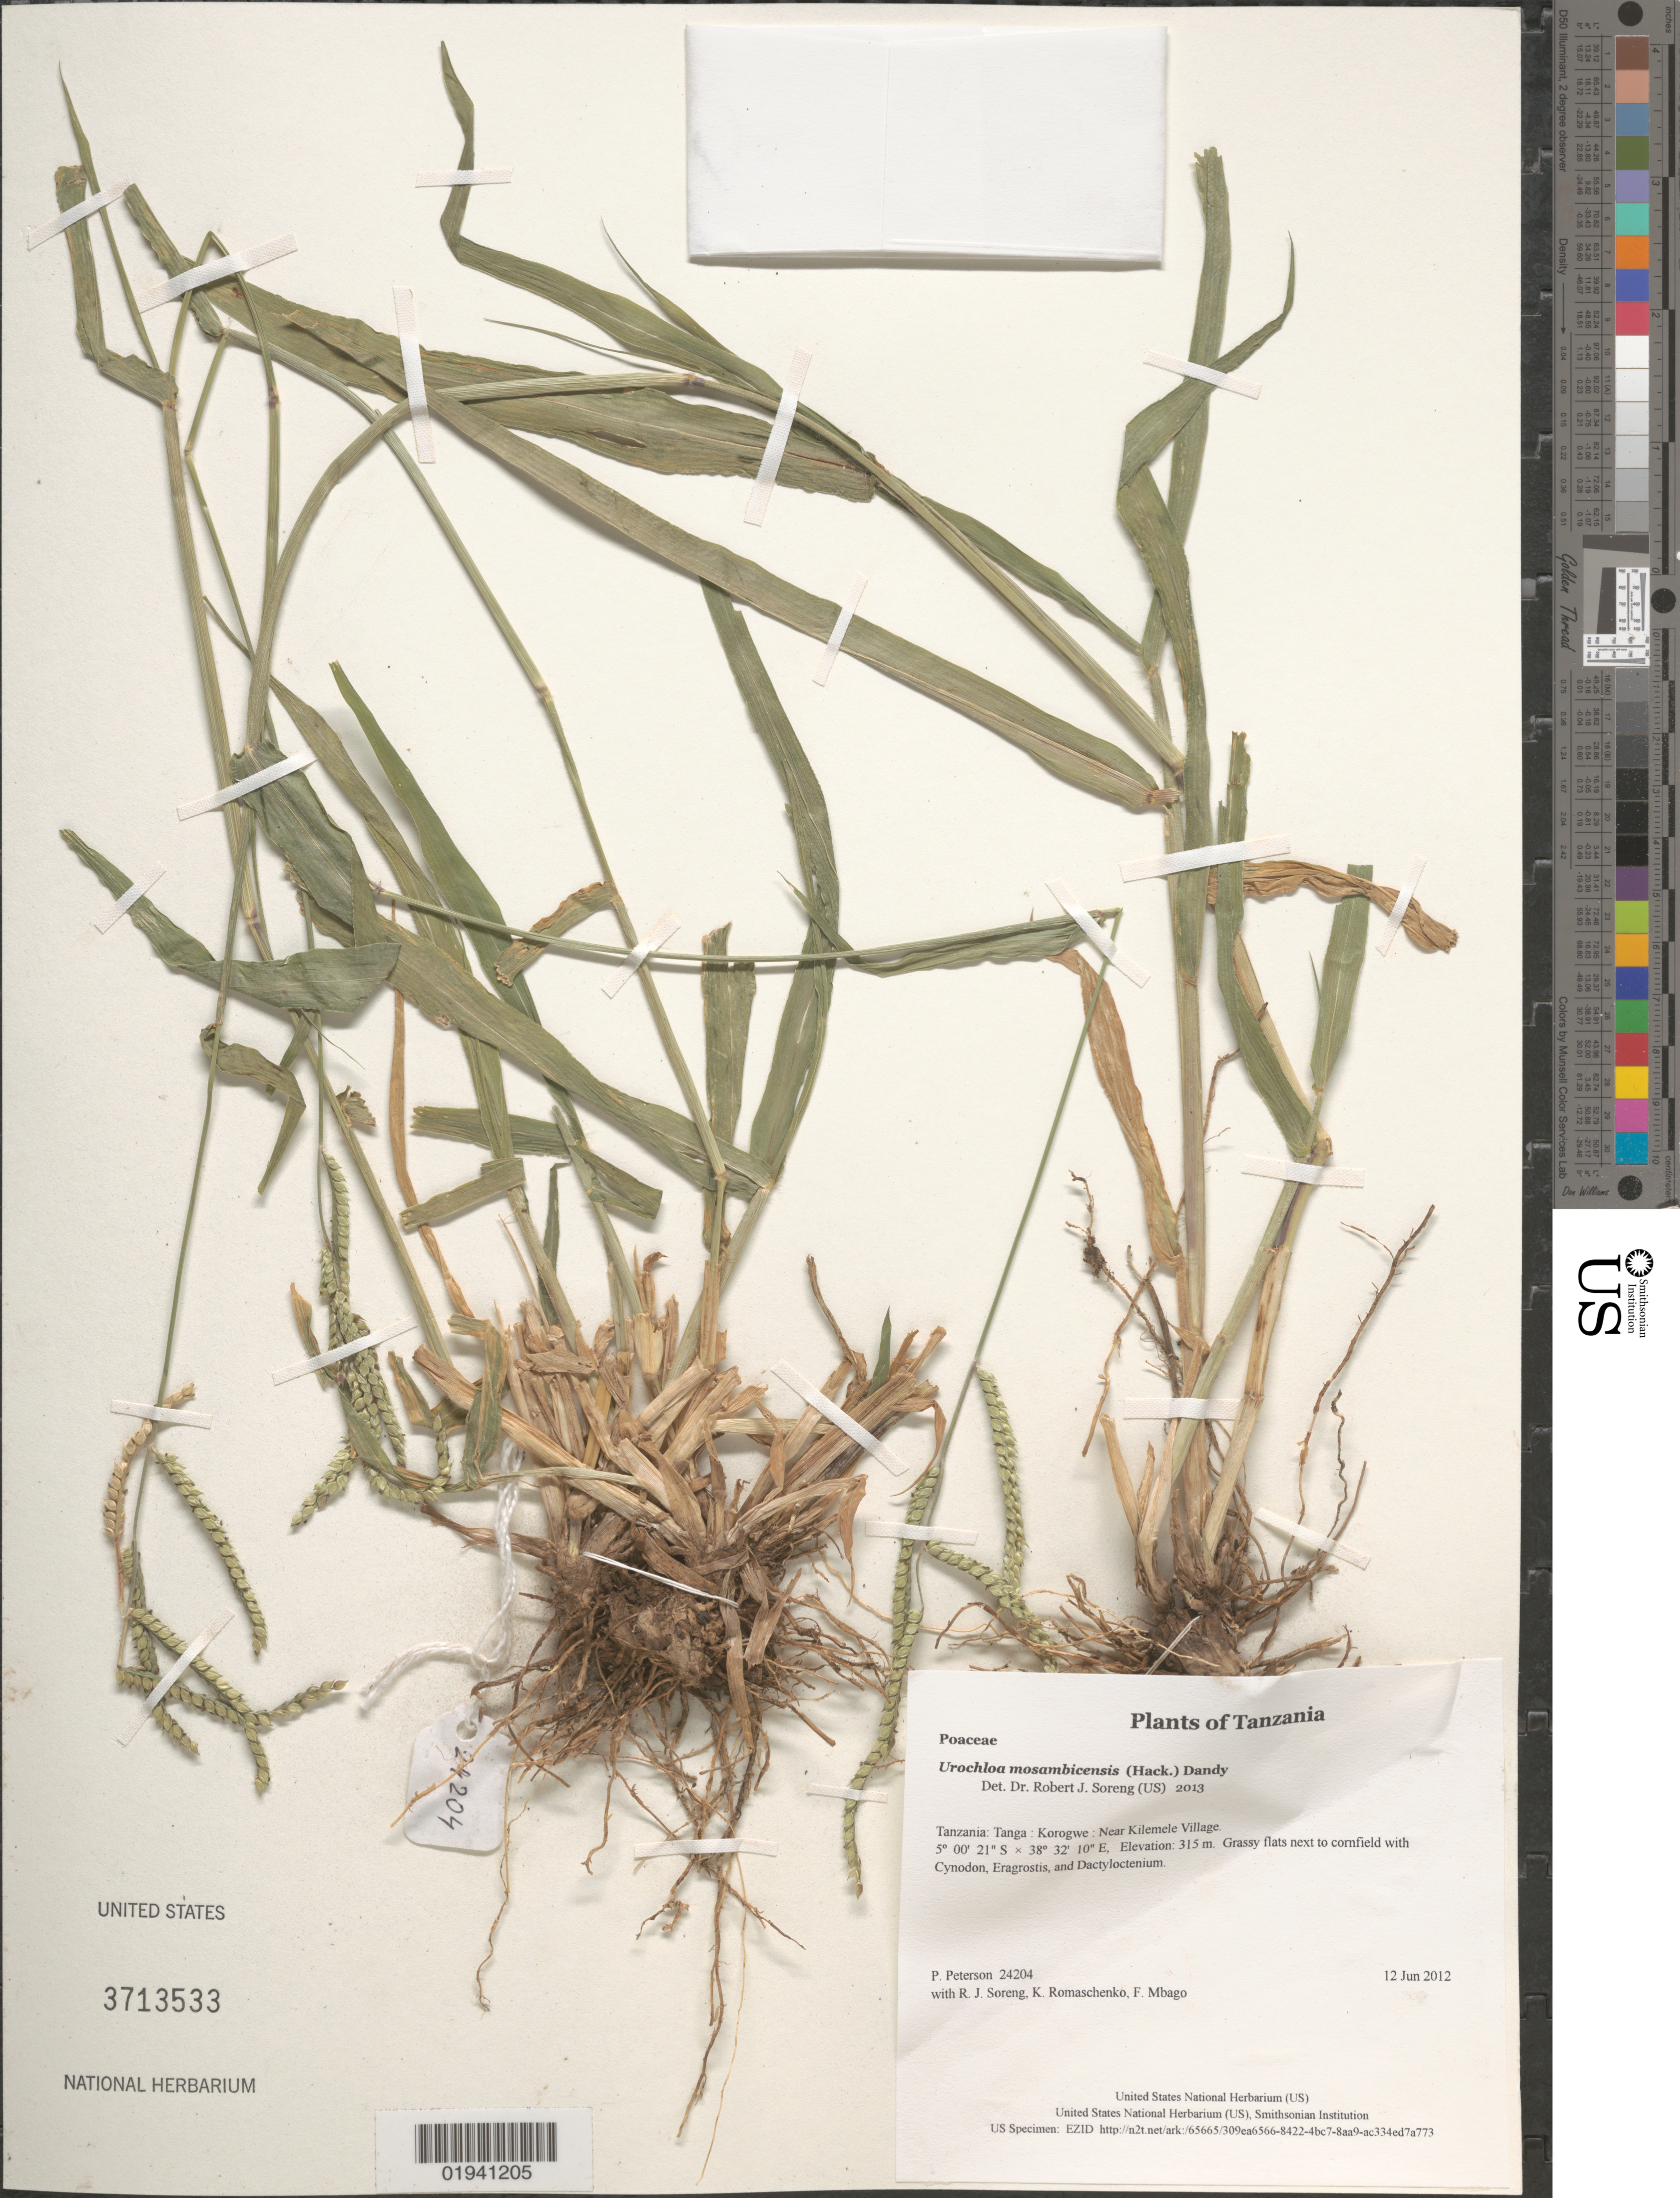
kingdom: Plantae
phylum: Tracheophyta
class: Liliopsida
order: Poales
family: Poaceae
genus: Urochloa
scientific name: Urochloa mosambicensis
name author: (Hack.) Dandy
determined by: Soreng, Robert J., Research Associate (BOT), Smithsonian Institution - National Museum of Natural History (UNITED STATES)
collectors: P. M. Peterson, R. J. Soreng, K. Romaschenko & F. Mbago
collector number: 24204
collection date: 2012-06-12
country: Tanzania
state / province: Tanga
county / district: Korogwe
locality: Near Kilemele Village.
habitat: Grassy flats next to cornfield with Cynodon, Eragrostis, and Dactyloctenium.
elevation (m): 315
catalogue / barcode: US 3713533